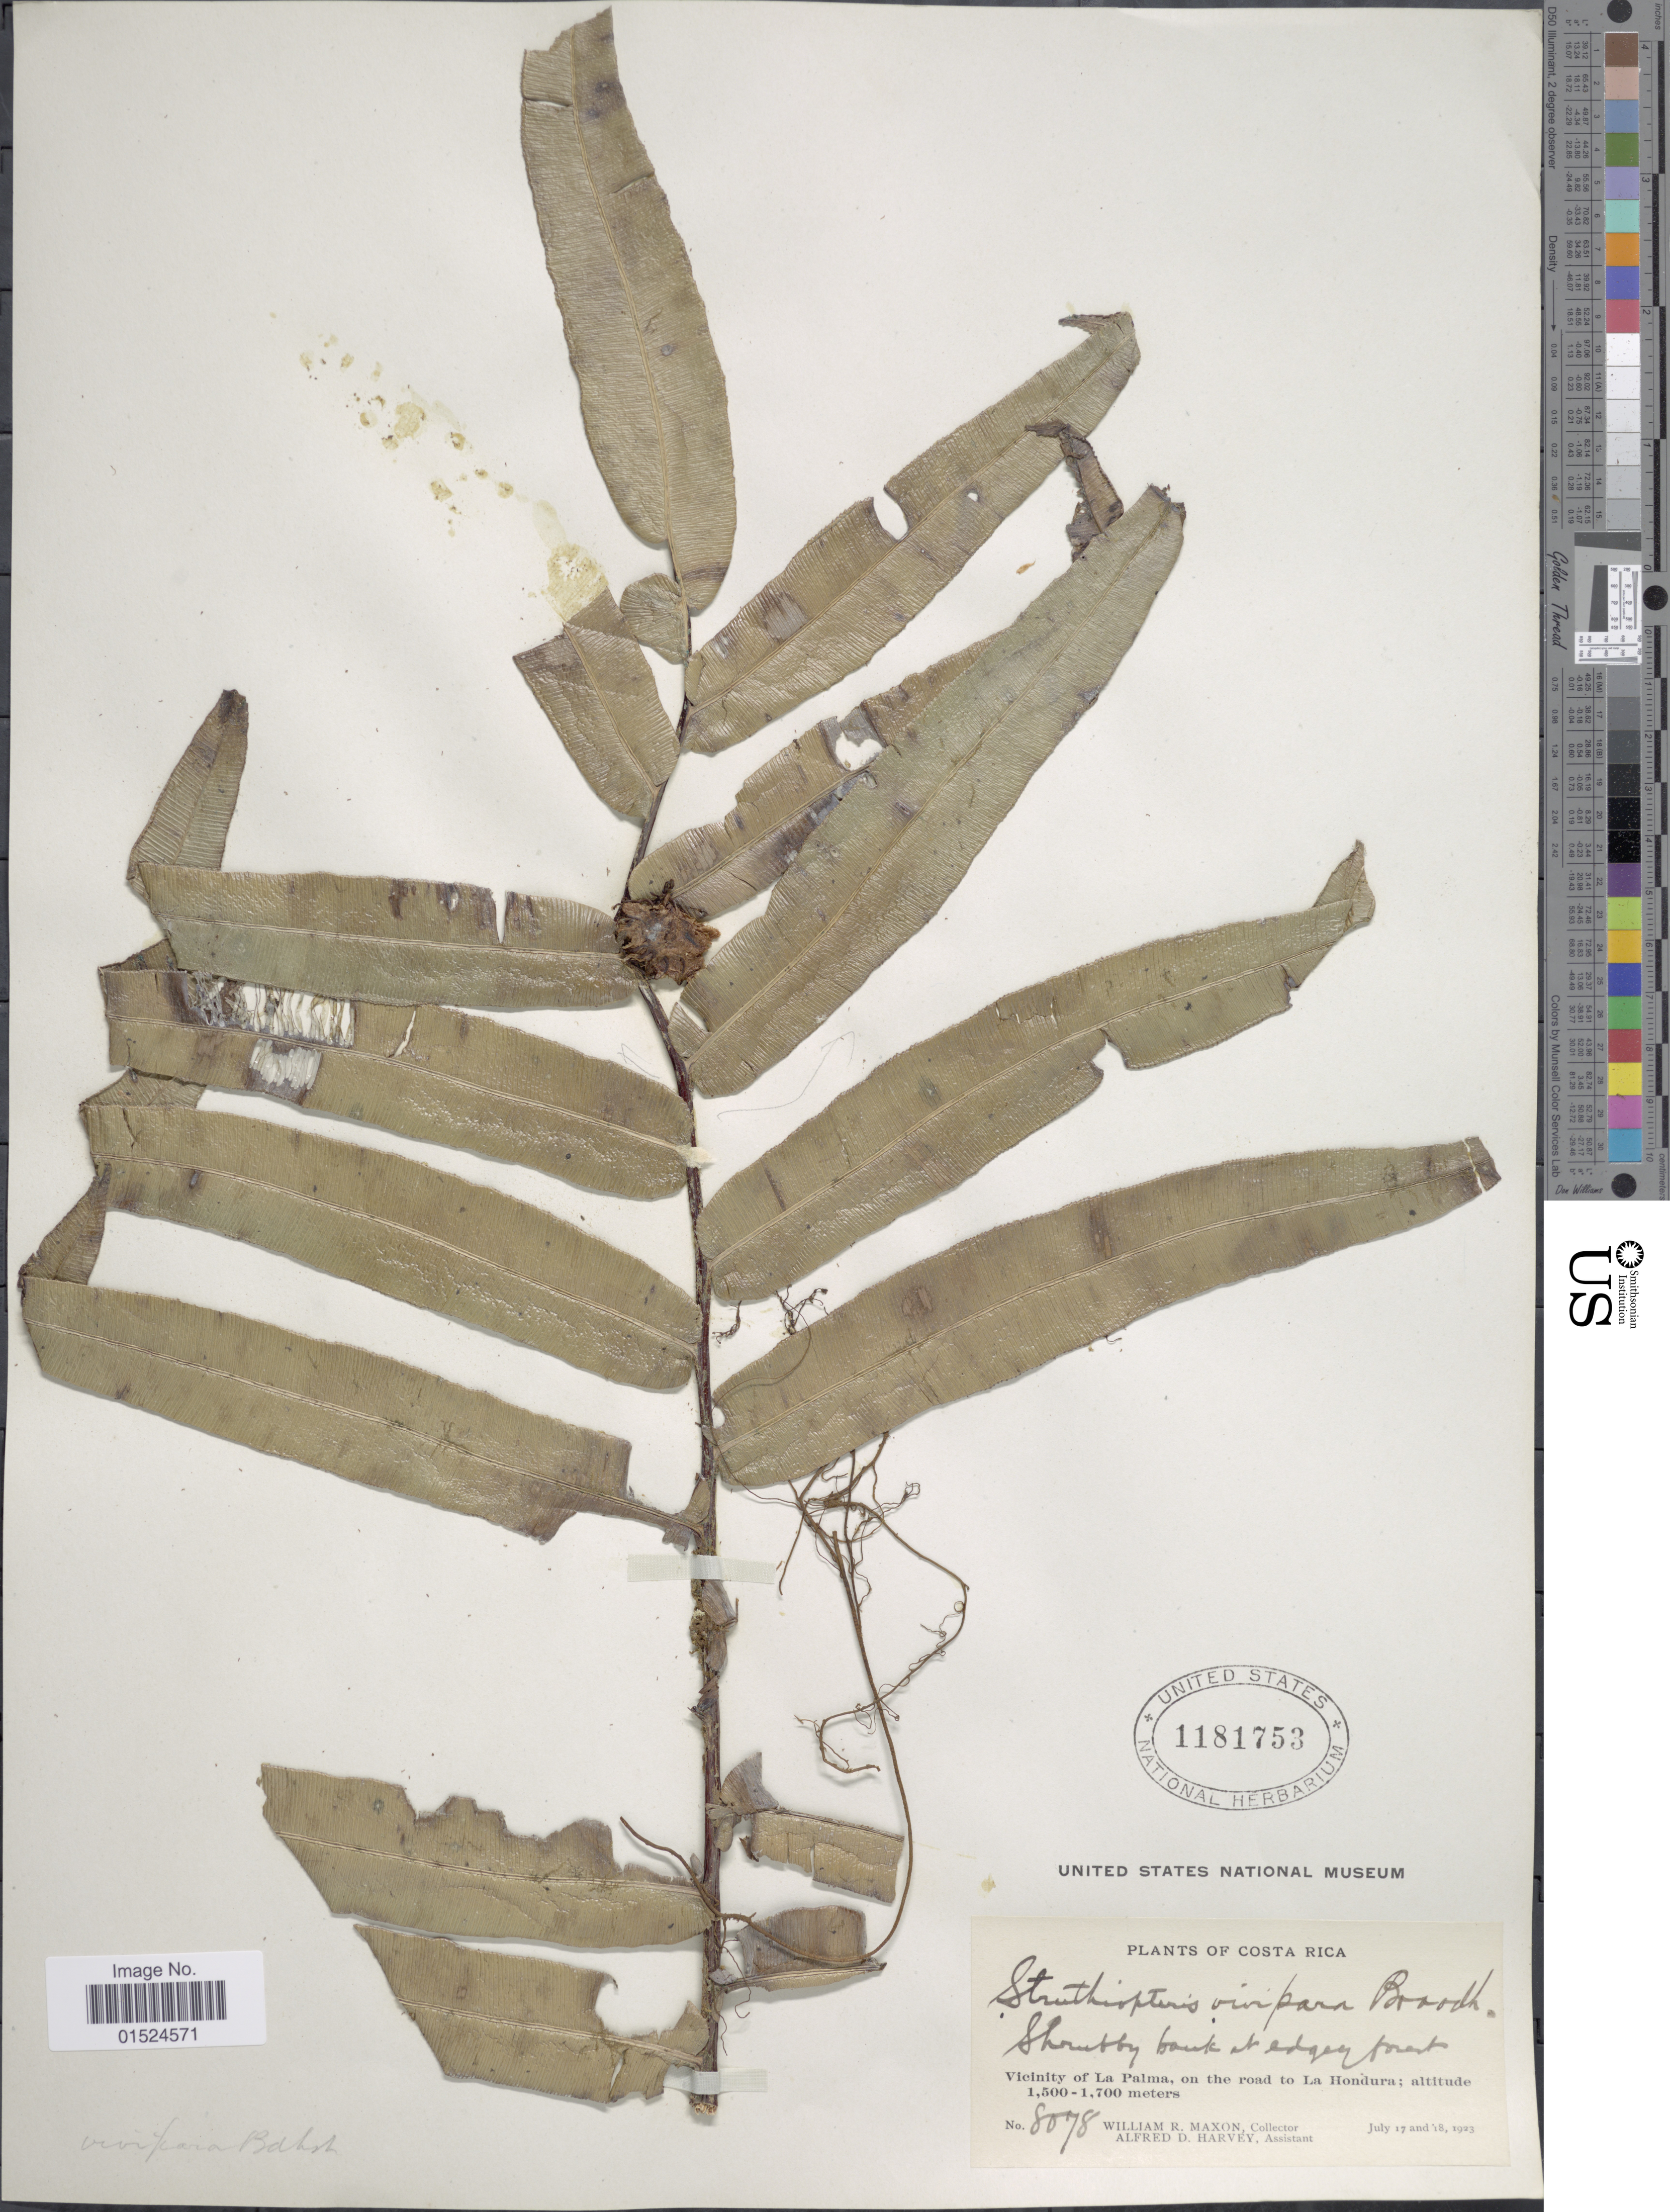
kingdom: Plantae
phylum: Tracheophyta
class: Polypodiopsida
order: Polypodiales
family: Blechnaceae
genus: Blechnum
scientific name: Blechnum viviparum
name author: (Broadh.) C. Chr.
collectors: W. R. Maxon & A. D. Harvey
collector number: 8078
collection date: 1923-07-17/1923-07-18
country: Costa Rica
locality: Vicinity of La Palma, on the road to La Hondura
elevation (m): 1500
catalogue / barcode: US 1181753